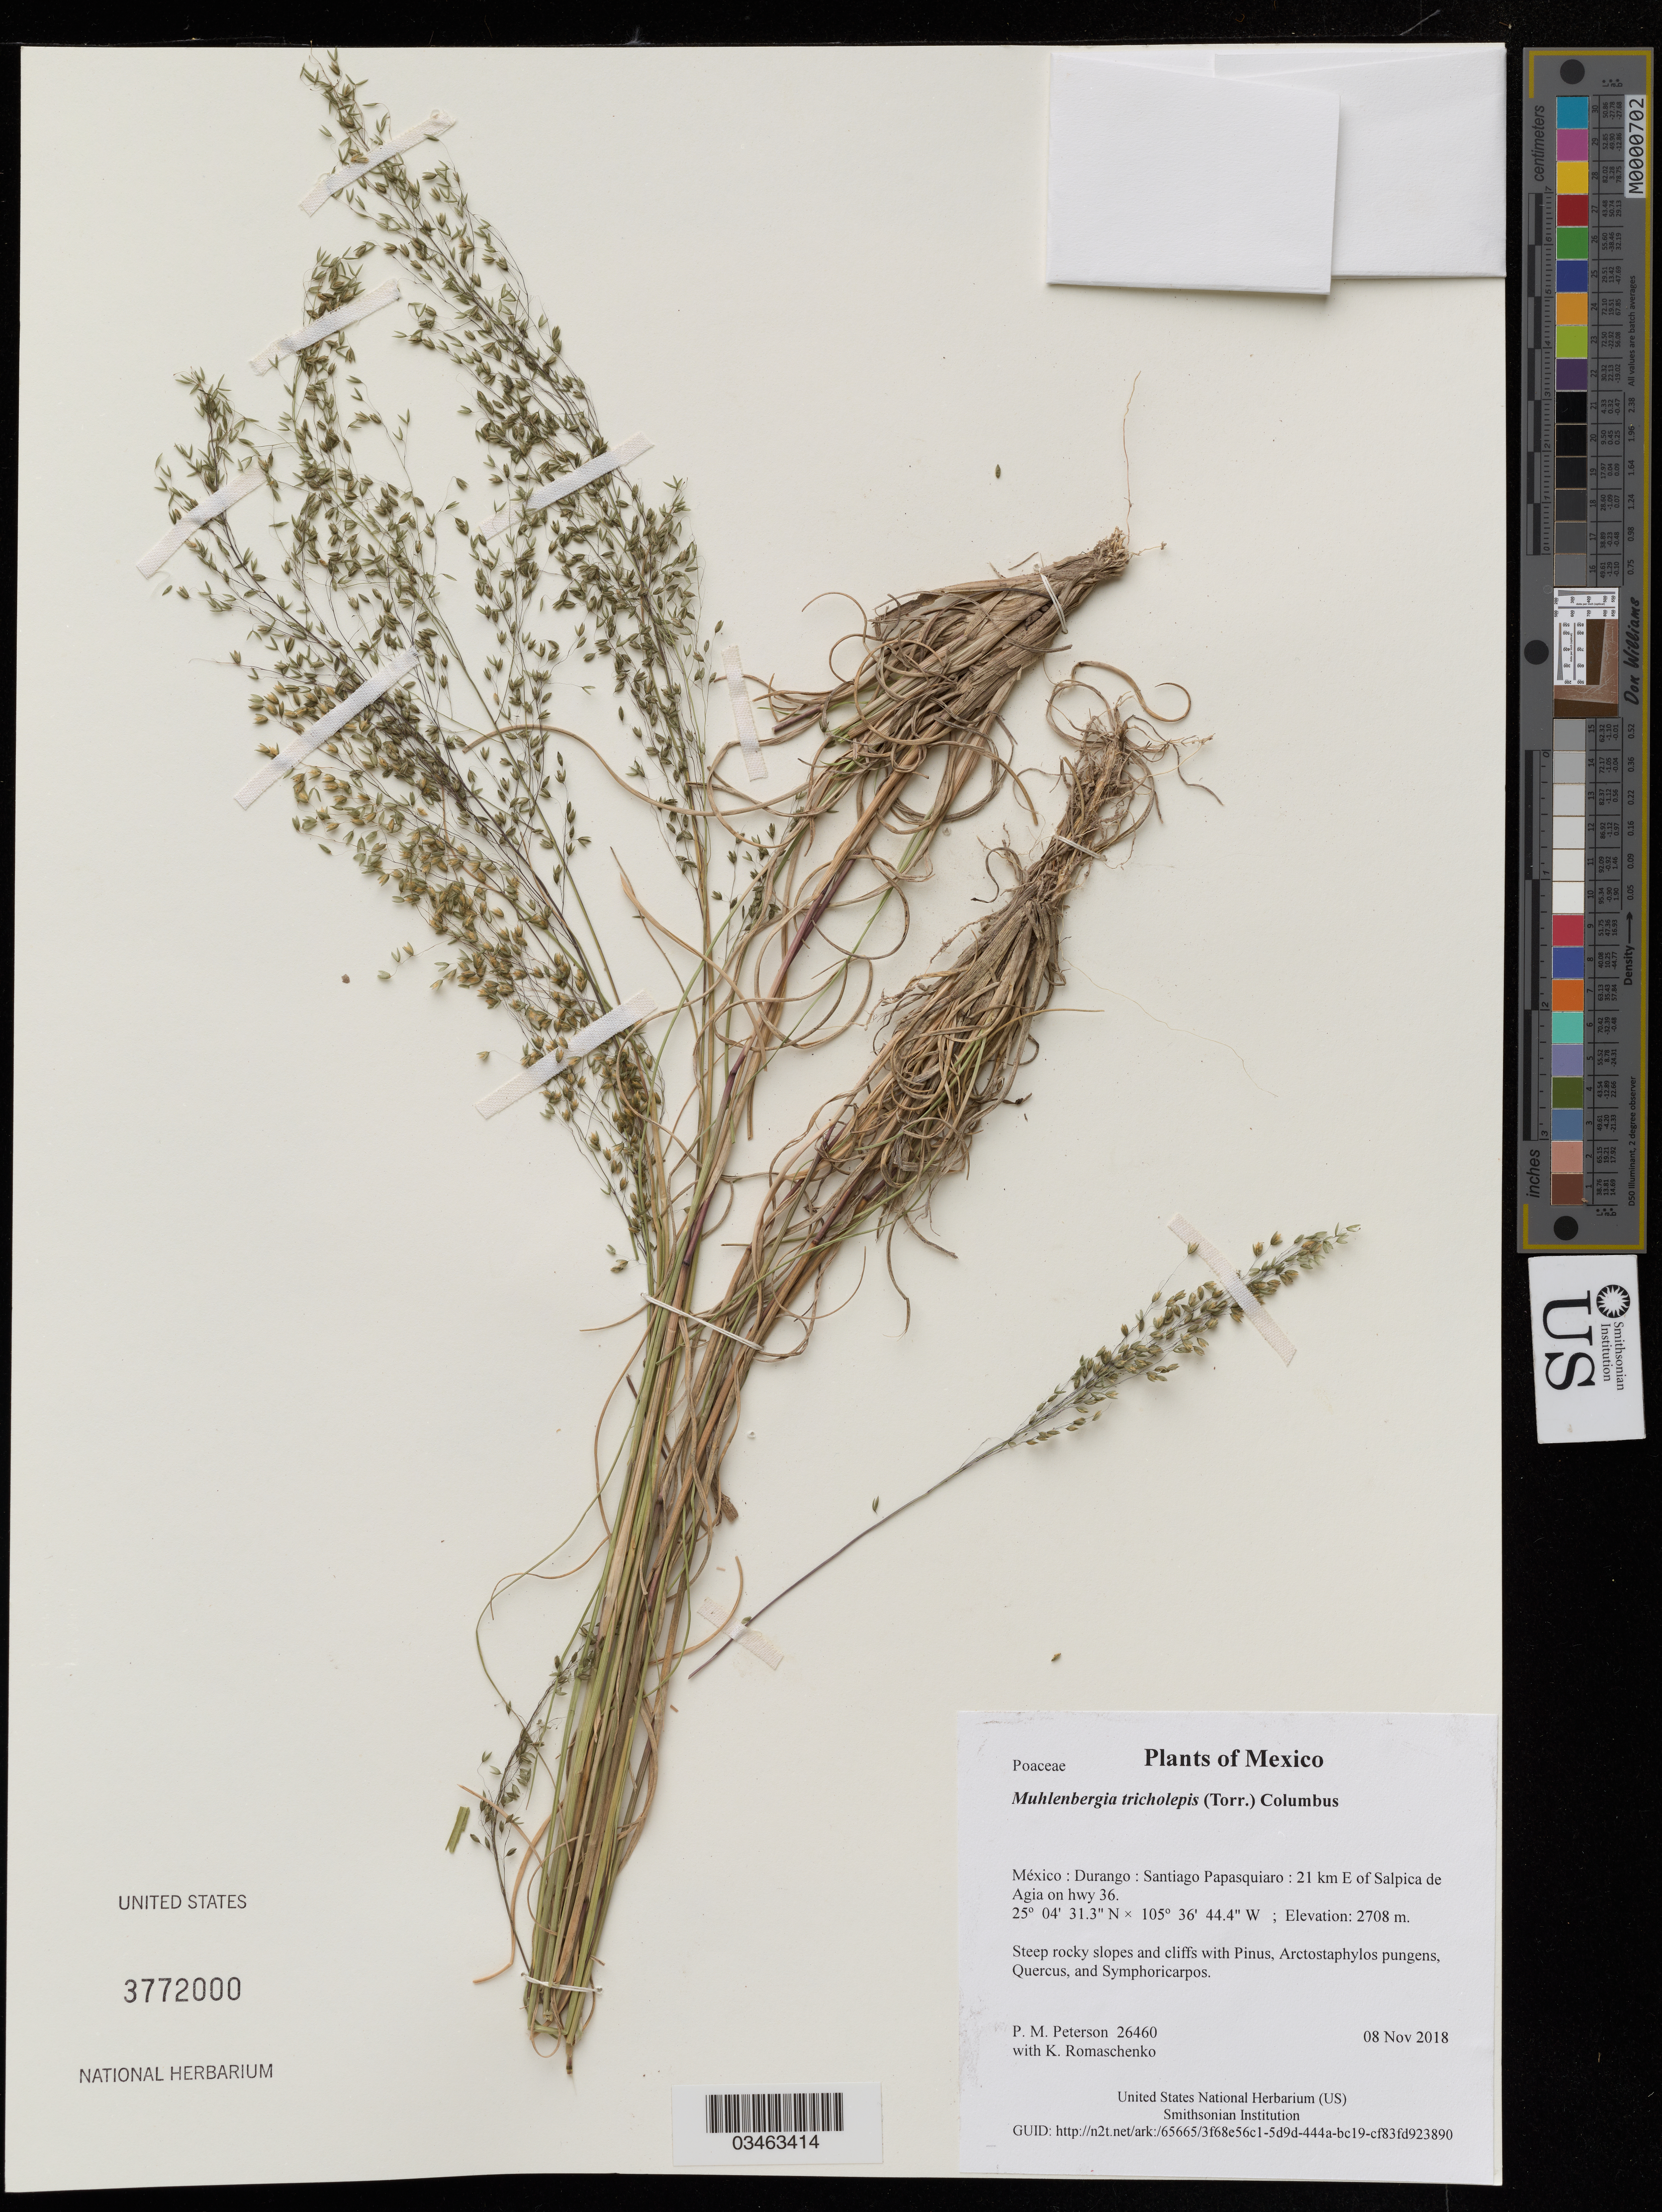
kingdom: Plantae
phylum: Tracheophyta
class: Liliopsida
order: Poales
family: Poaceae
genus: Muhlenbergia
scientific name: Muhlenbergia tricholepis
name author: (Torr.) Columbus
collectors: P. M. Peterson & K. Romaschenko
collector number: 26460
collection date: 2018-11-08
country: México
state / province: Durango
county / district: Santiago Papasquiaro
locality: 21 km E of Salpica de Agia on hwy 36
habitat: Steep rocky slopes and cliffs with Pinus, Arctostaphylos pungens, Quercus, and Symphoricarpos.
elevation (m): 2708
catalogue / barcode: US 37712000